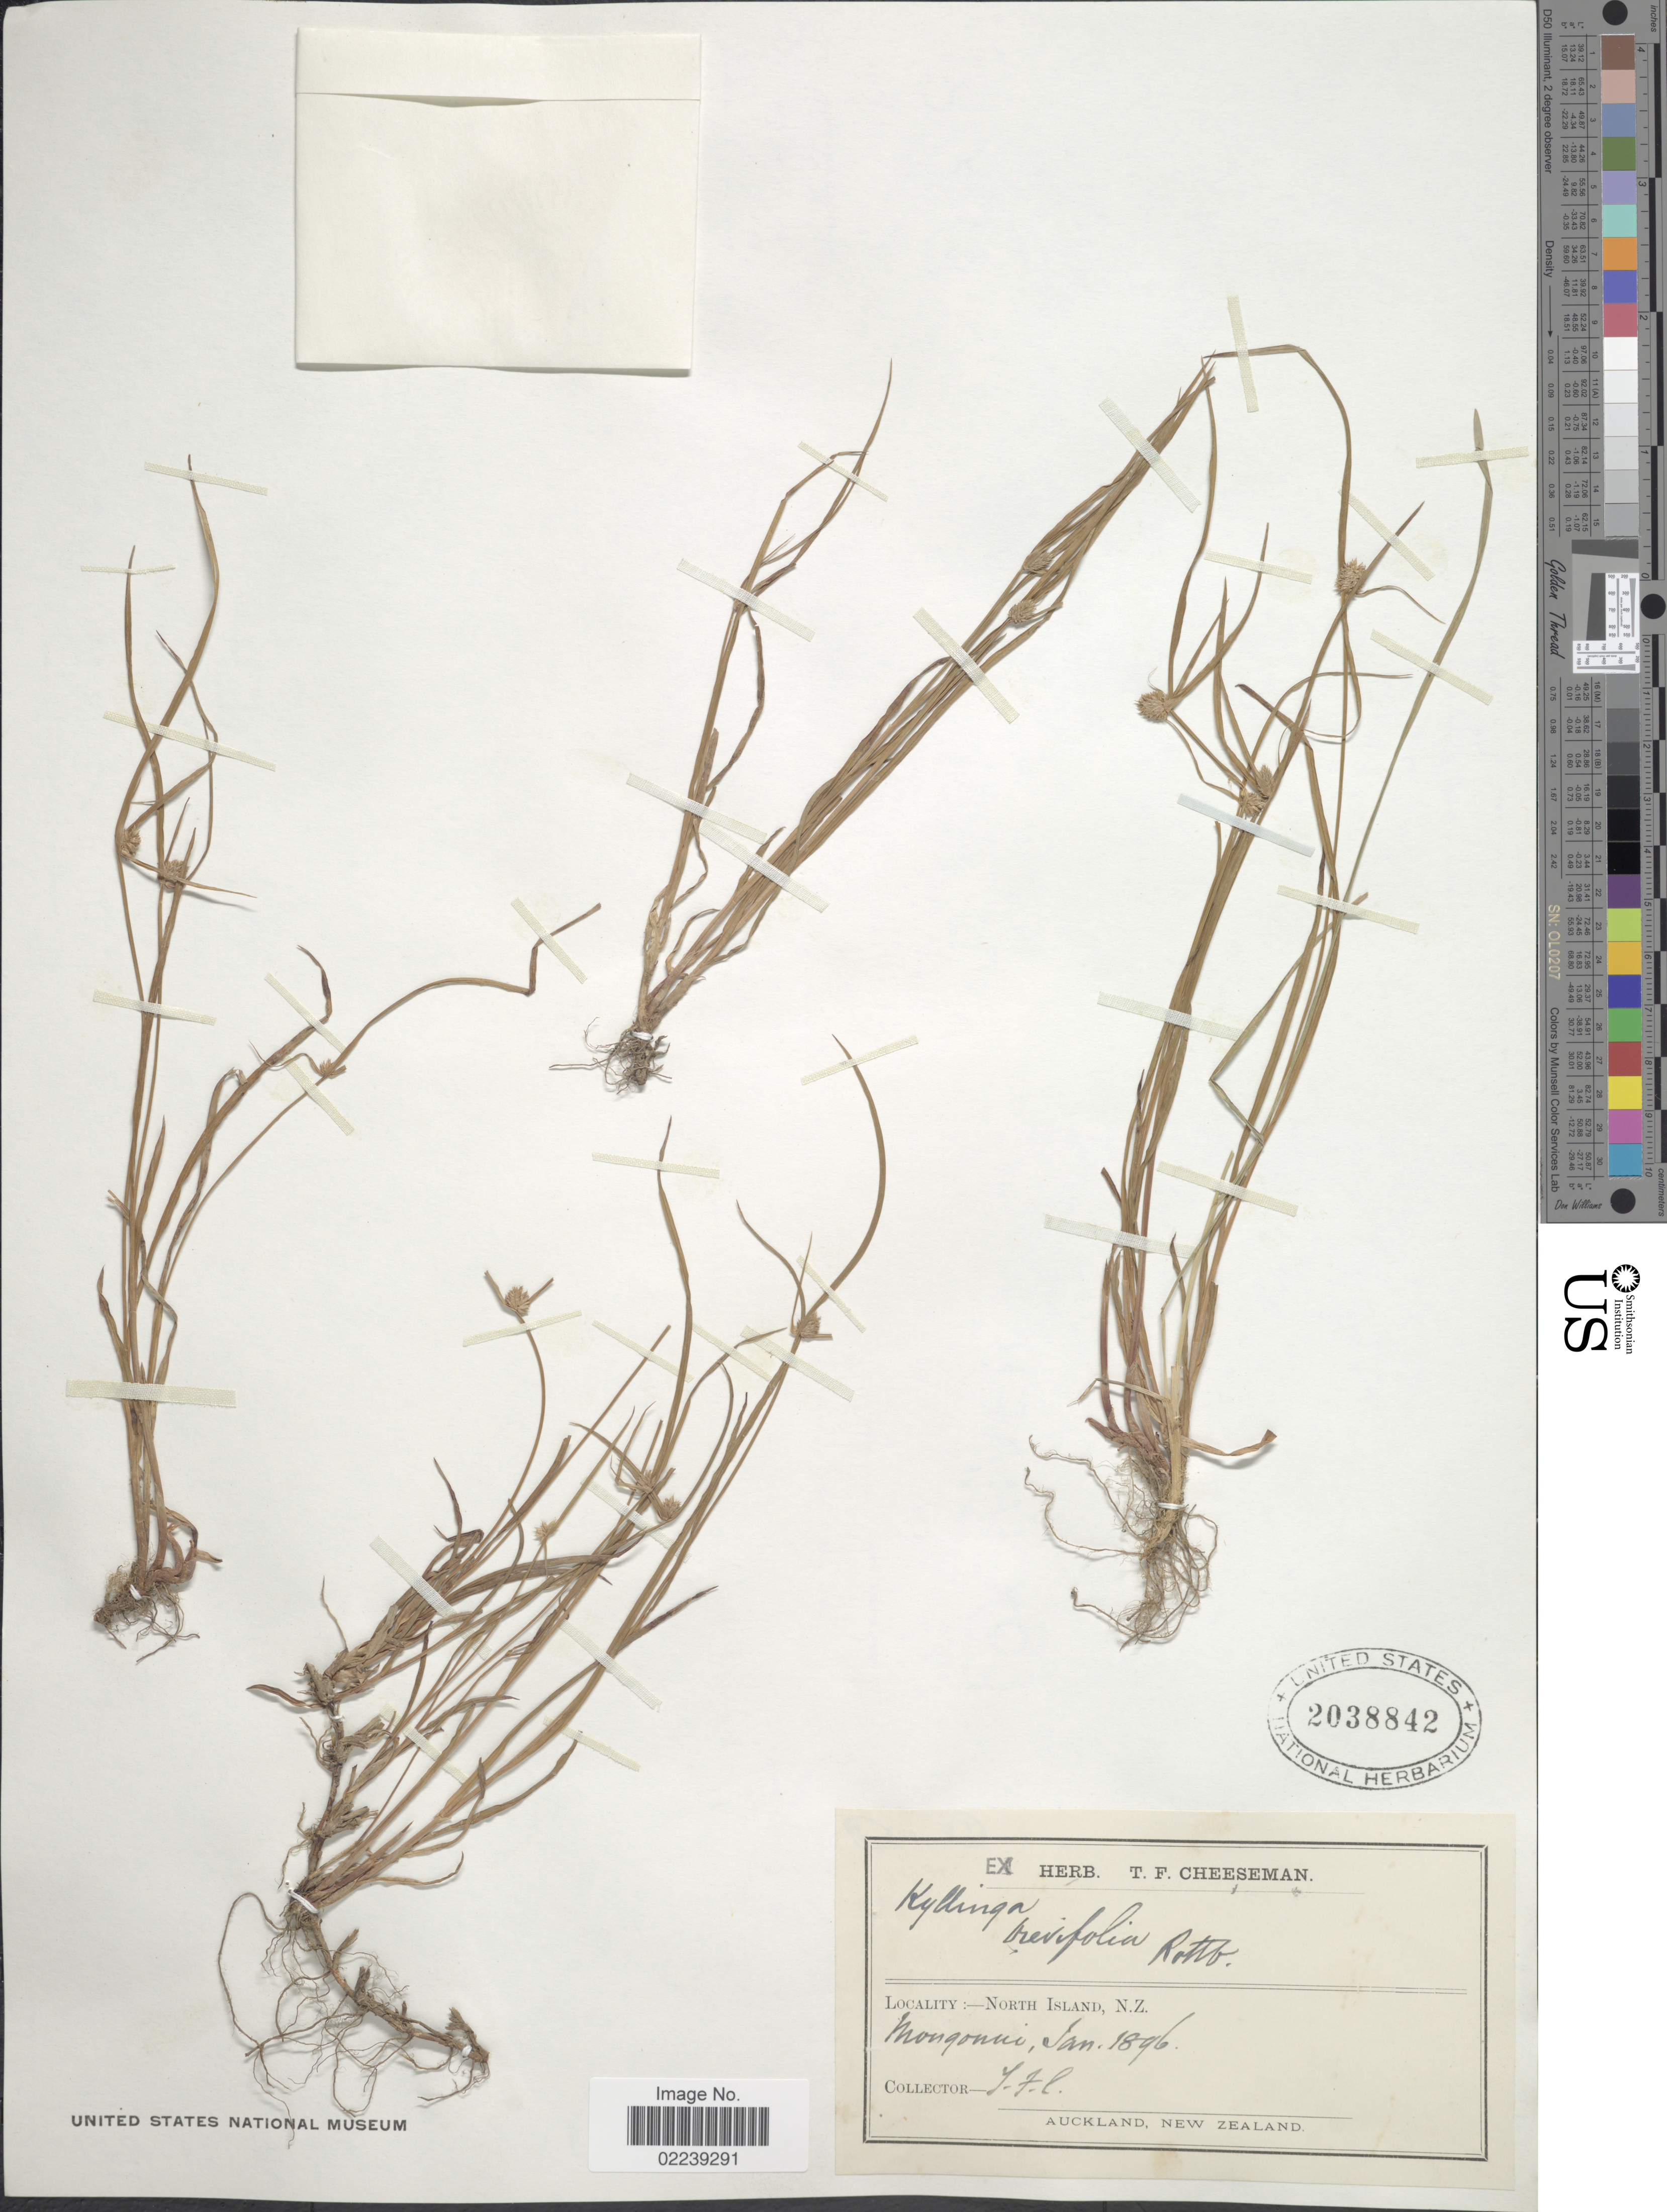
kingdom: Plantae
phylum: Tracheophyta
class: Liliopsida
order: Poales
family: Cyperaceae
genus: Cyperus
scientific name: Cyperus brevifolius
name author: (Rottb.) Hassk.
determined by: Strong, M. T., (US), Smithsonian Institution - National Museum of Natural History (UNITED STATES)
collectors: T. F. Cheeseman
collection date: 1896-01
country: New Zealand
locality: North Island, Mongonni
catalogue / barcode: US 2038842